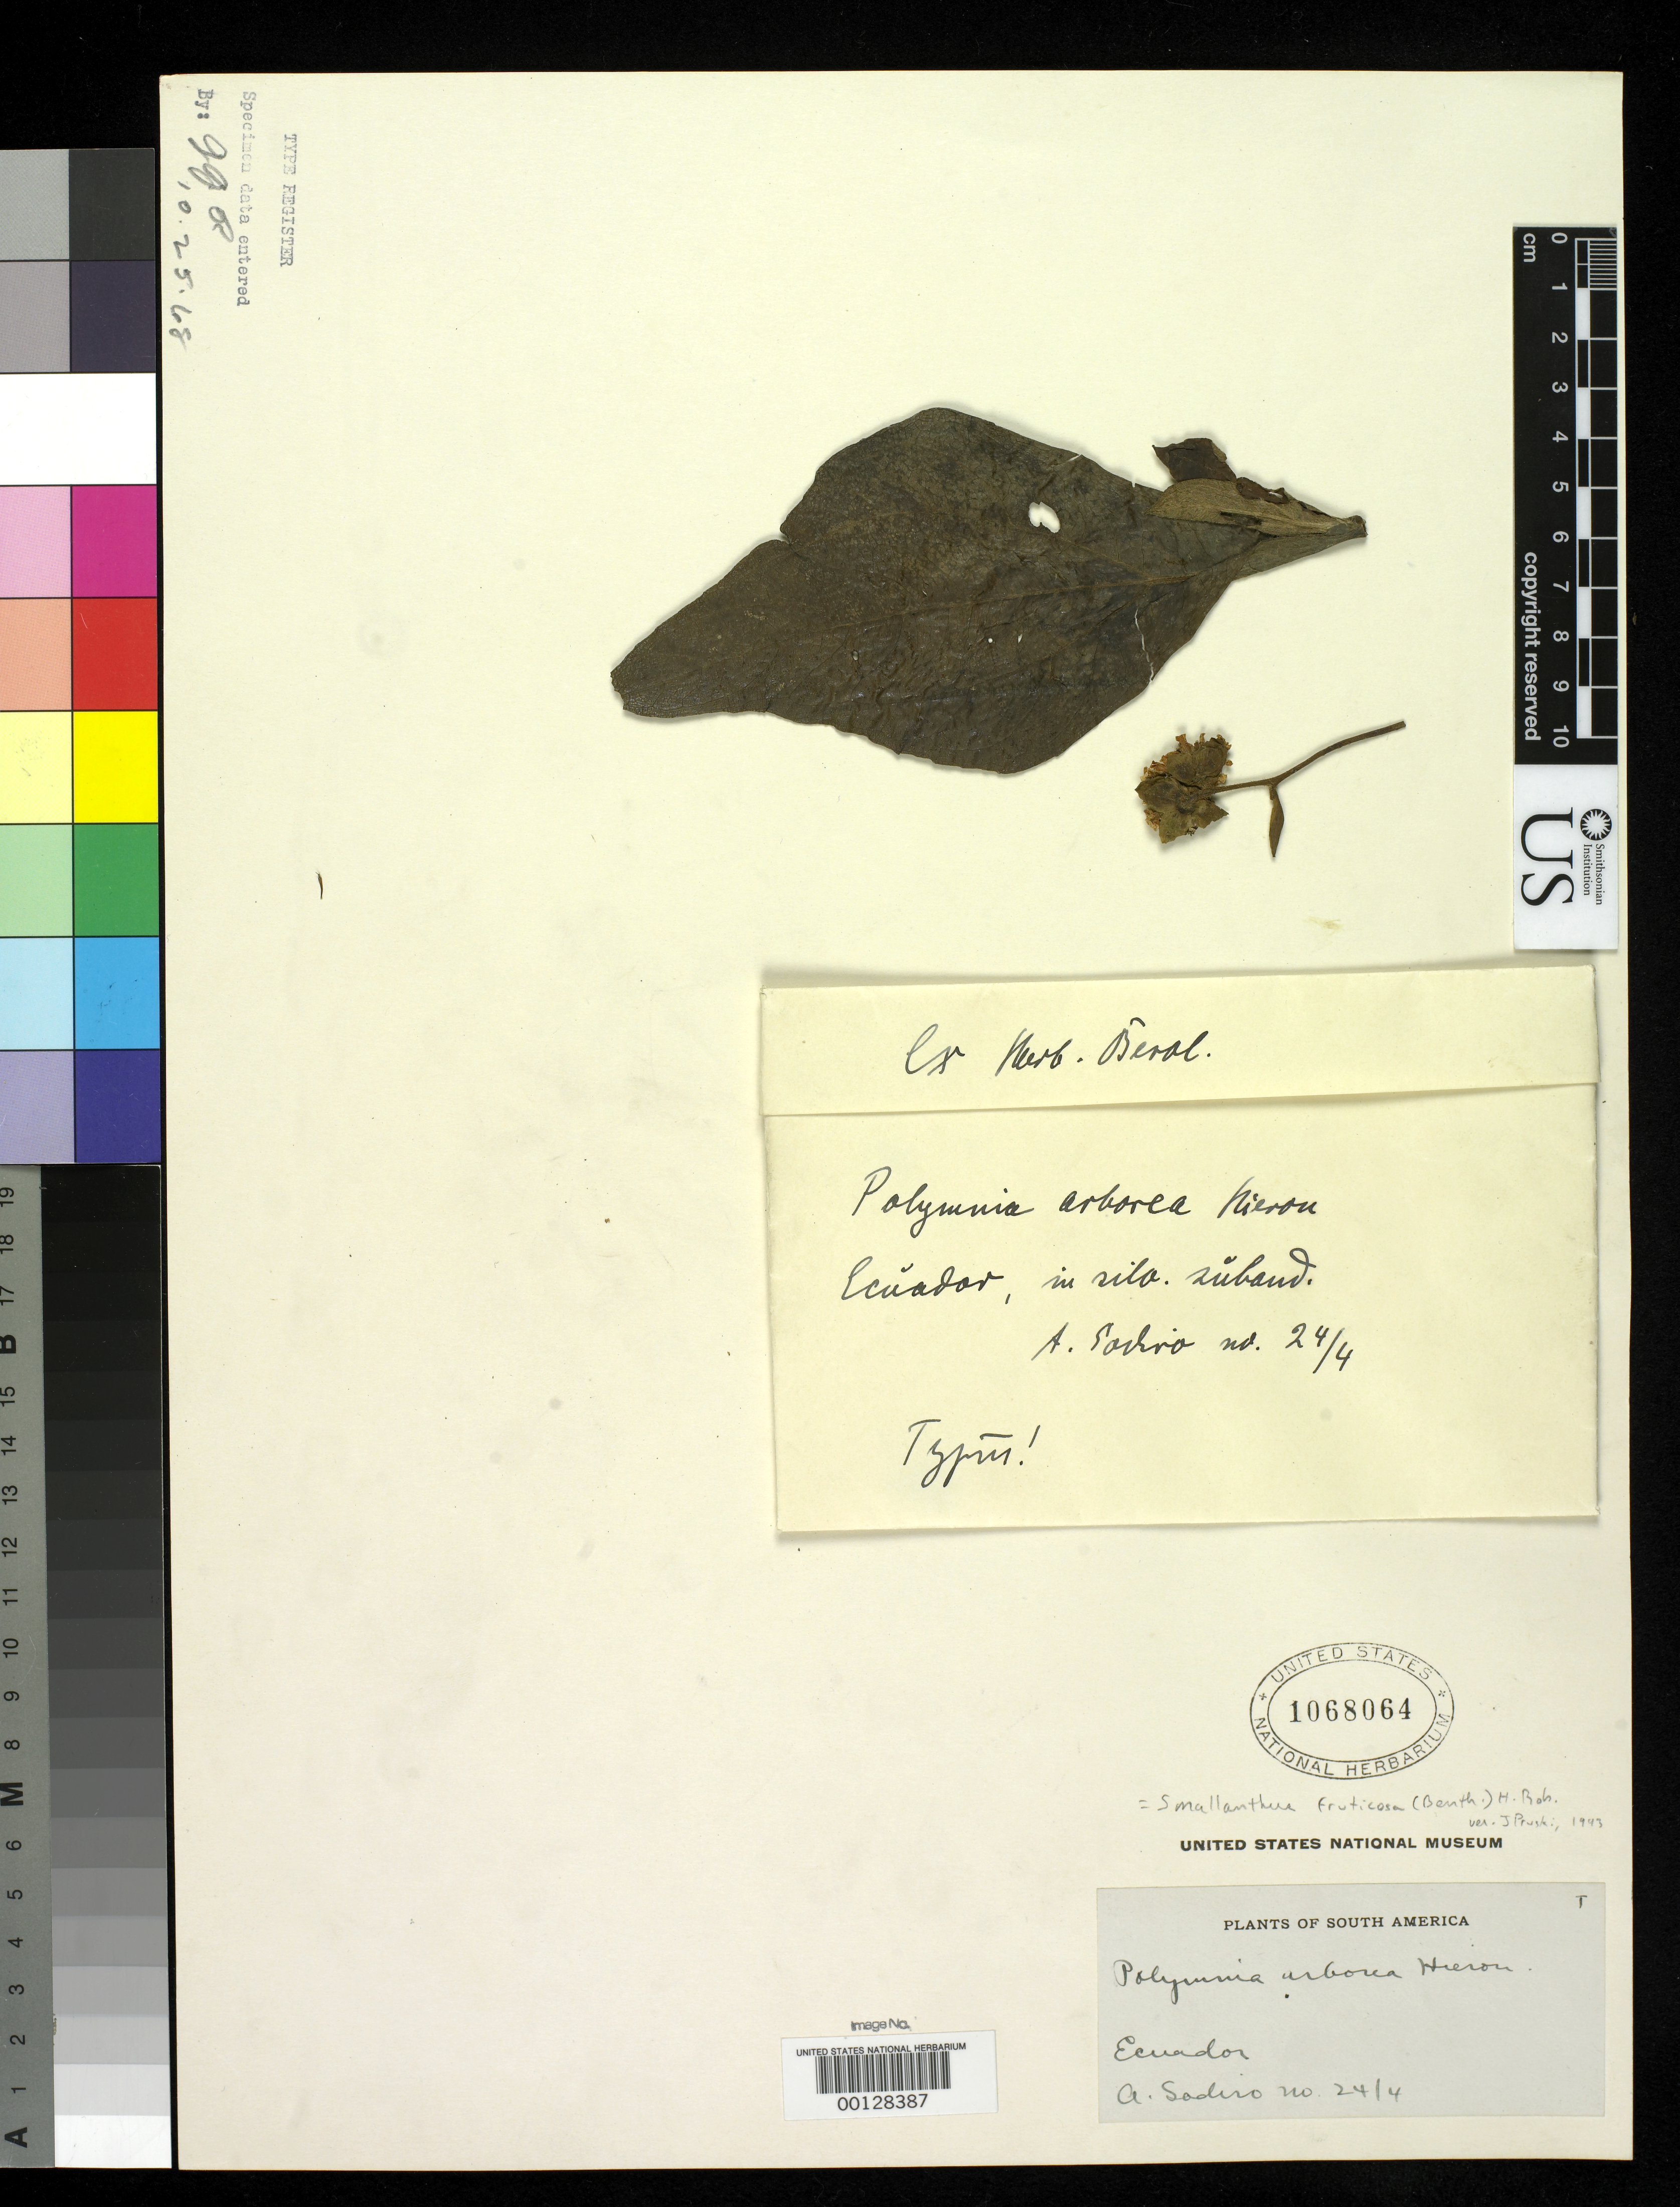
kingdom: Plantae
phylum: Tracheophyta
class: Magnoliopsida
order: Asterales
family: Asteraceae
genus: Polymnia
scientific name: Polymnia arborea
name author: Hieron.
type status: Type Fragment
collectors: L. Sodiro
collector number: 24-4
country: Ecuador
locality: Polaca.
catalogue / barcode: US 1068064